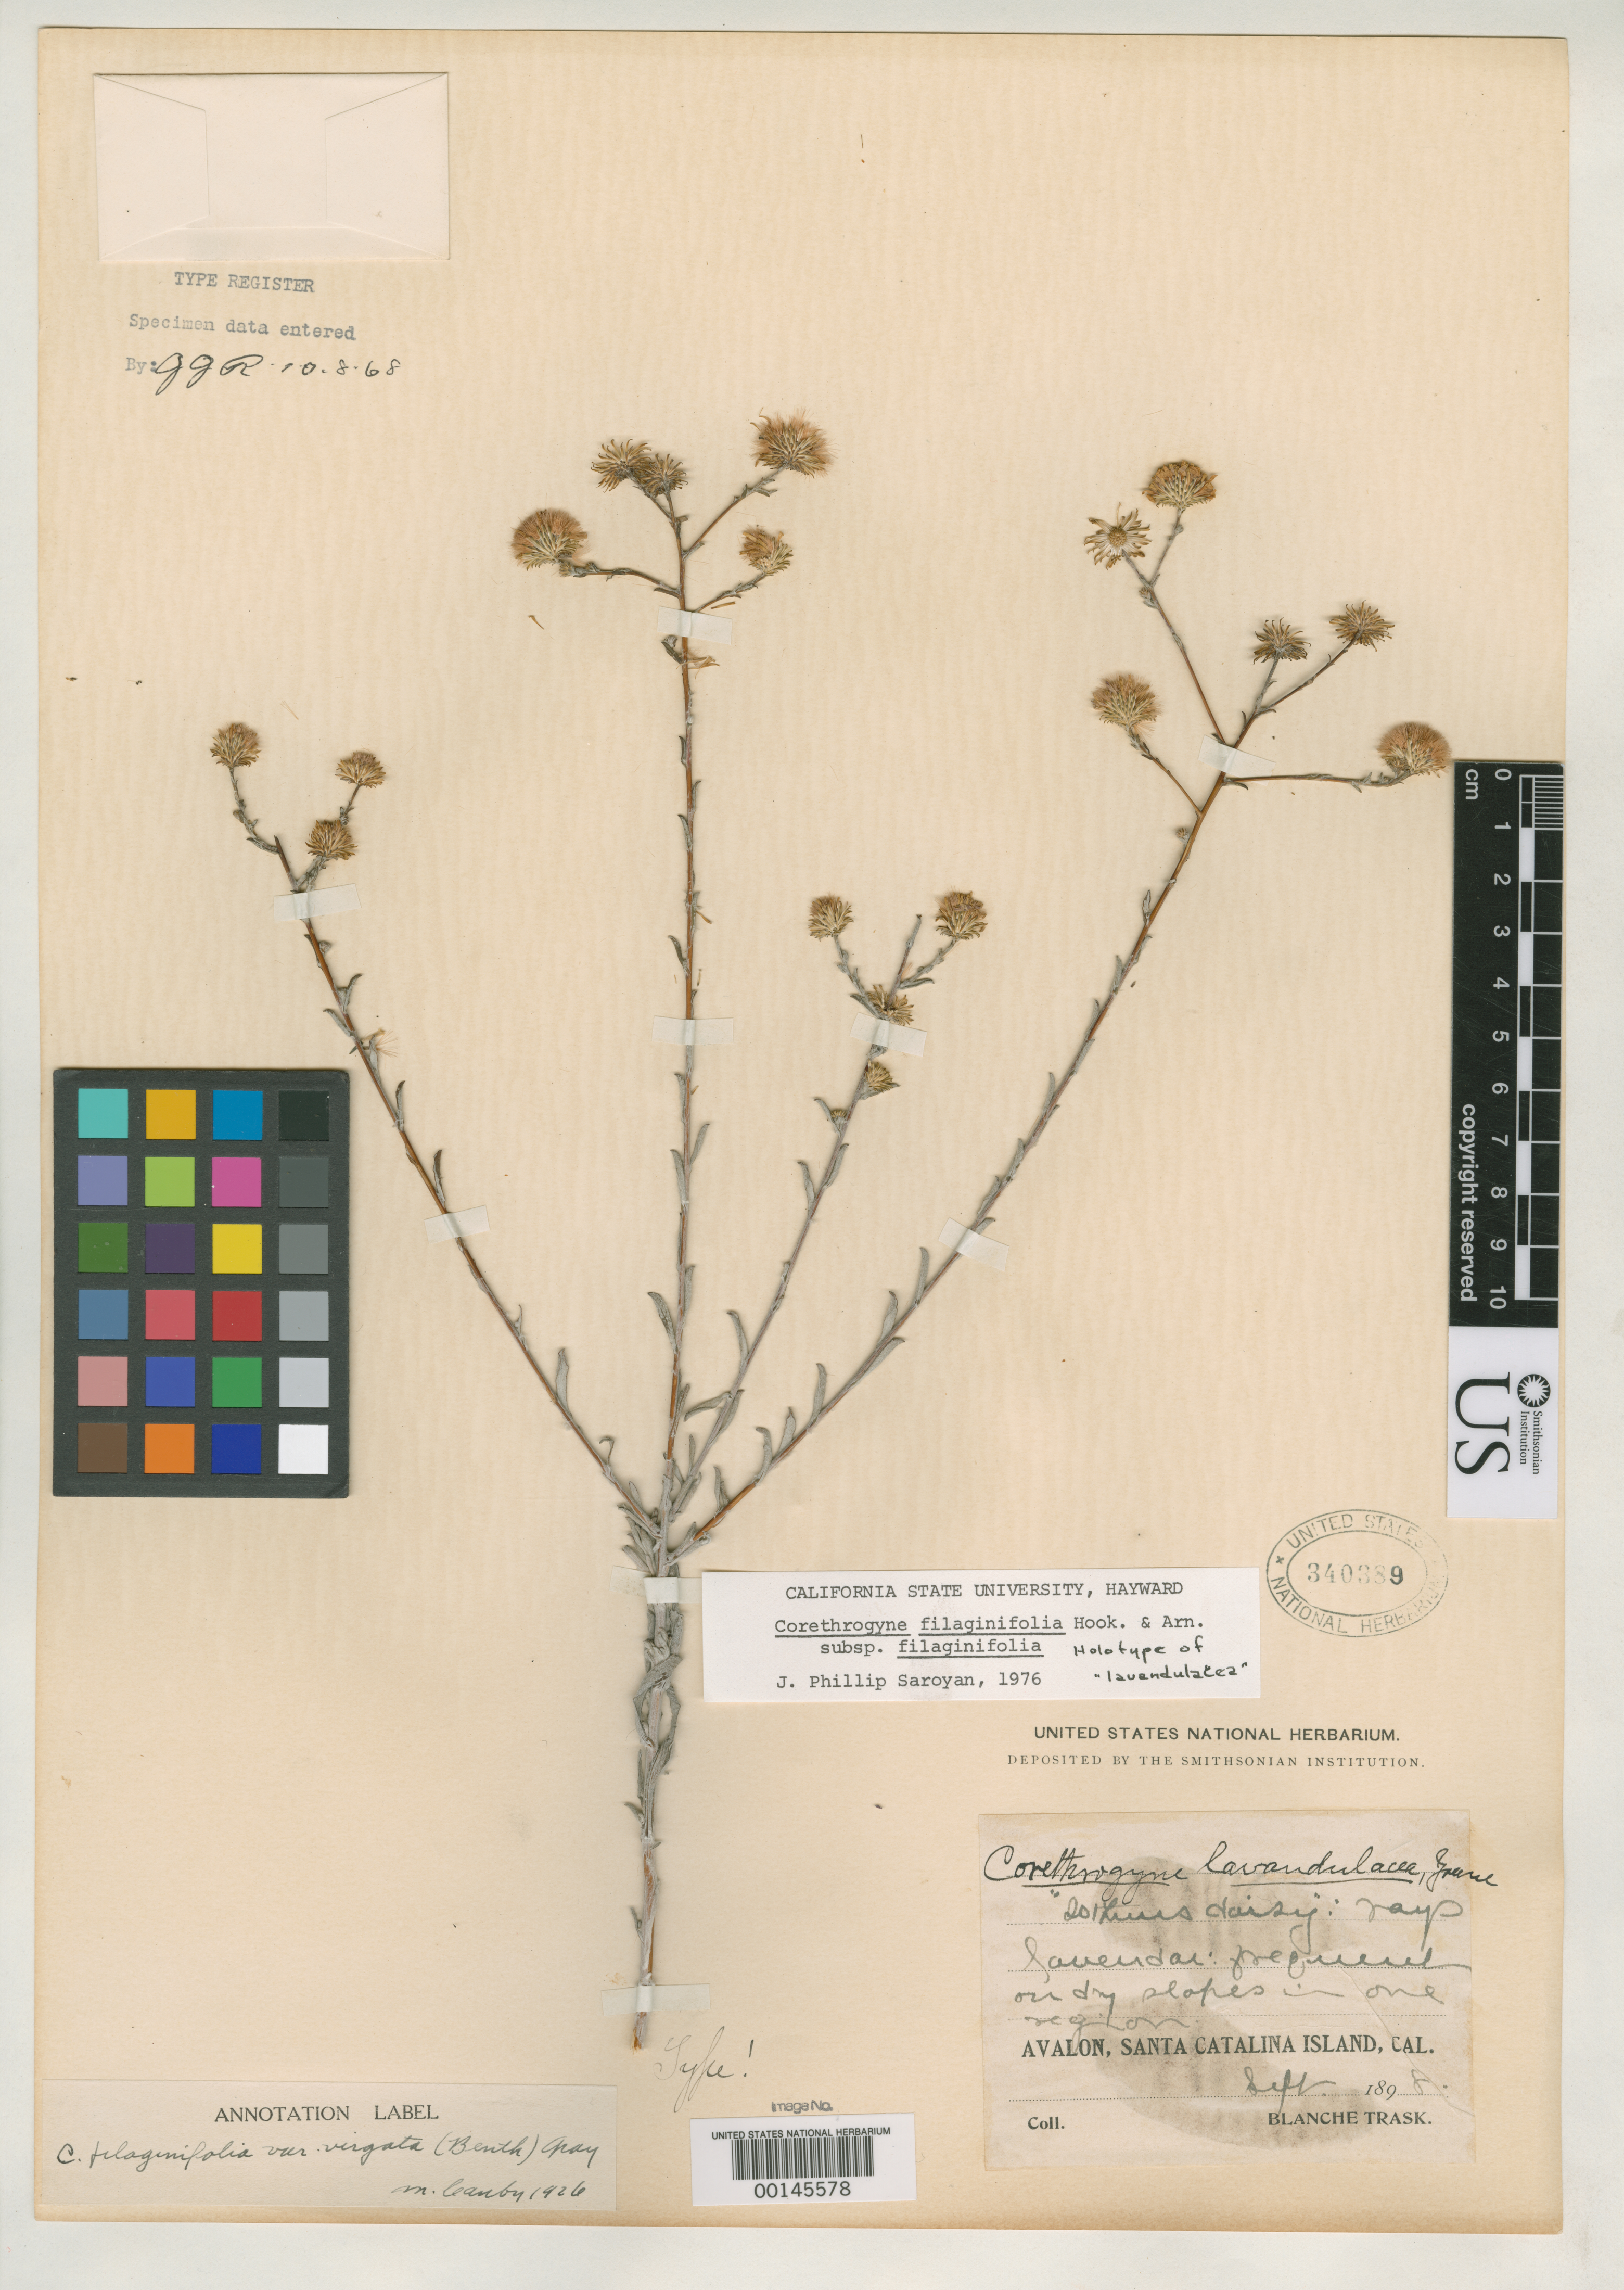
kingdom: Plantae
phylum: Tracheophyta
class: Magnoliopsida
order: Asterales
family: Asteraceae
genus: Corethrogyne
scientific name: Corethrogyne lavandulacea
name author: Greene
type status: Isotype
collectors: B. Trask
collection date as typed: Sep 1898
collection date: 1898-09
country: United States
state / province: California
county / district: Los Angeles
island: Santa Catalina Island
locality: Santa Catalina Island.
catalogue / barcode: US 340389